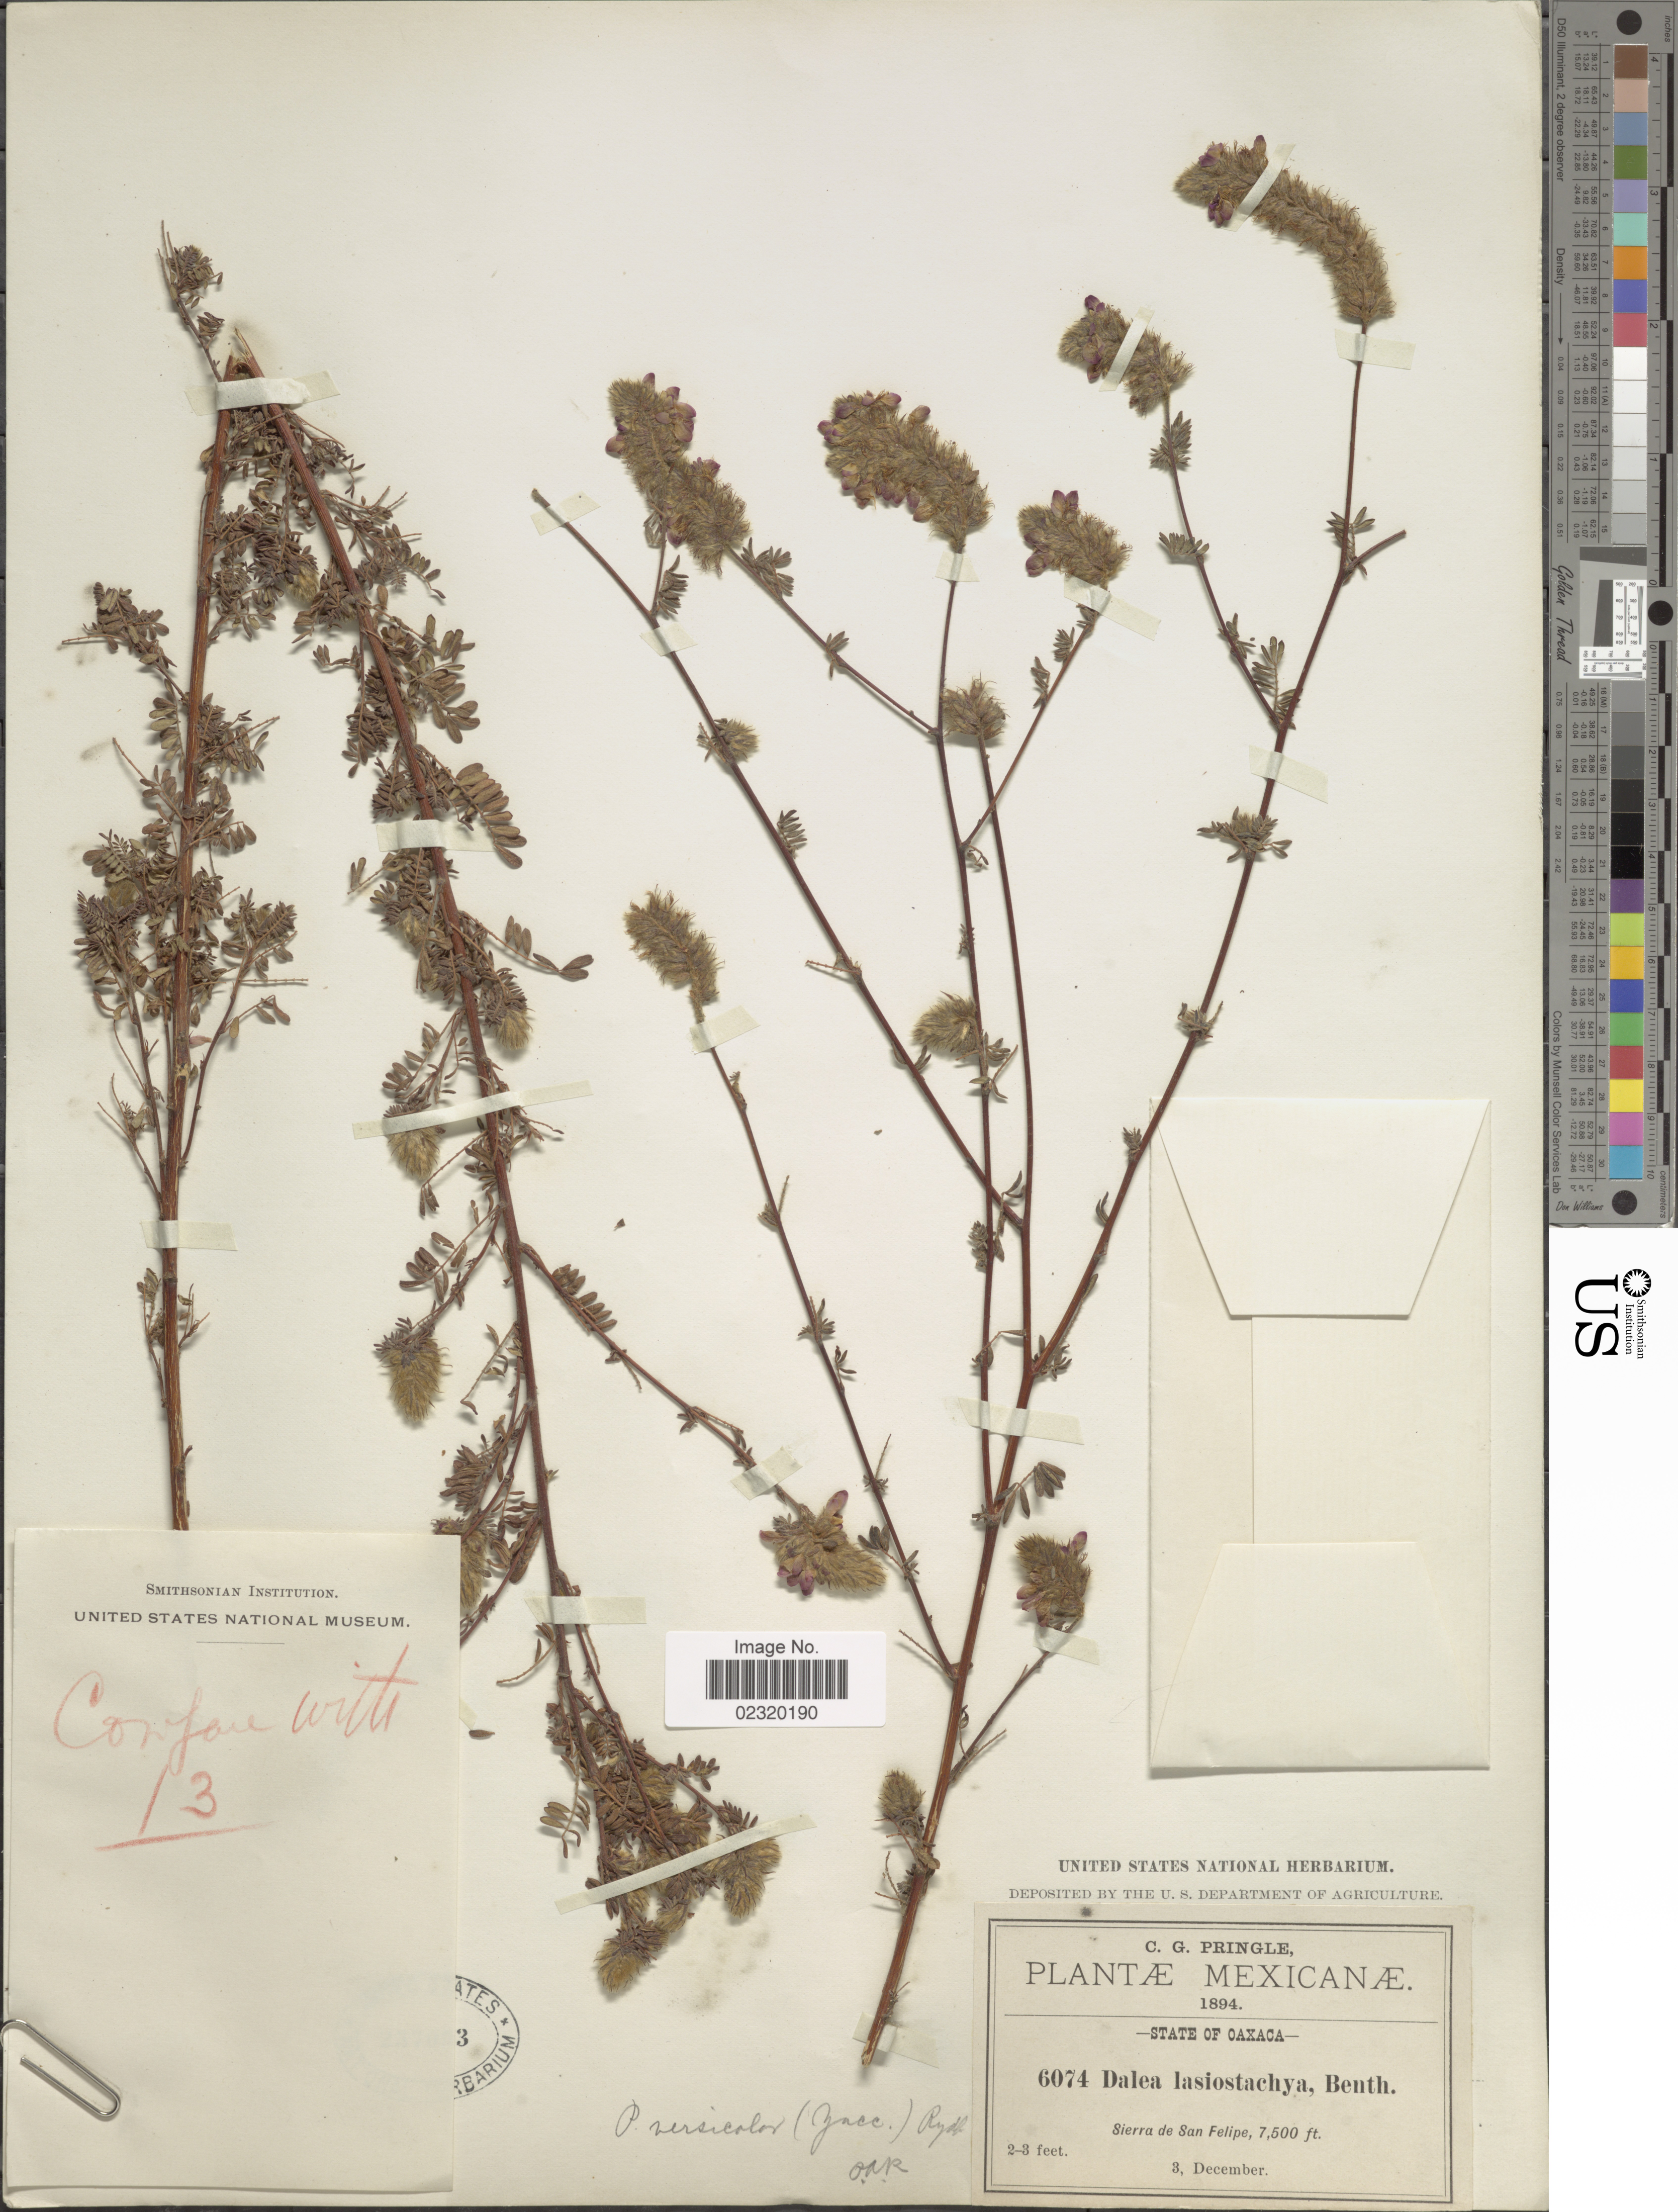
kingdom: Plantae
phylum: Tracheophyta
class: Magnoliopsida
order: Fabales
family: Fabaceae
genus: Dalea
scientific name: Dalea versicolor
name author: Zucc.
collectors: C. G. Pringle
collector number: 6074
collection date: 1894-12-03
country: Mexico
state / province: Oaxaca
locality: Sierra de San Felipe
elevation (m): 2286